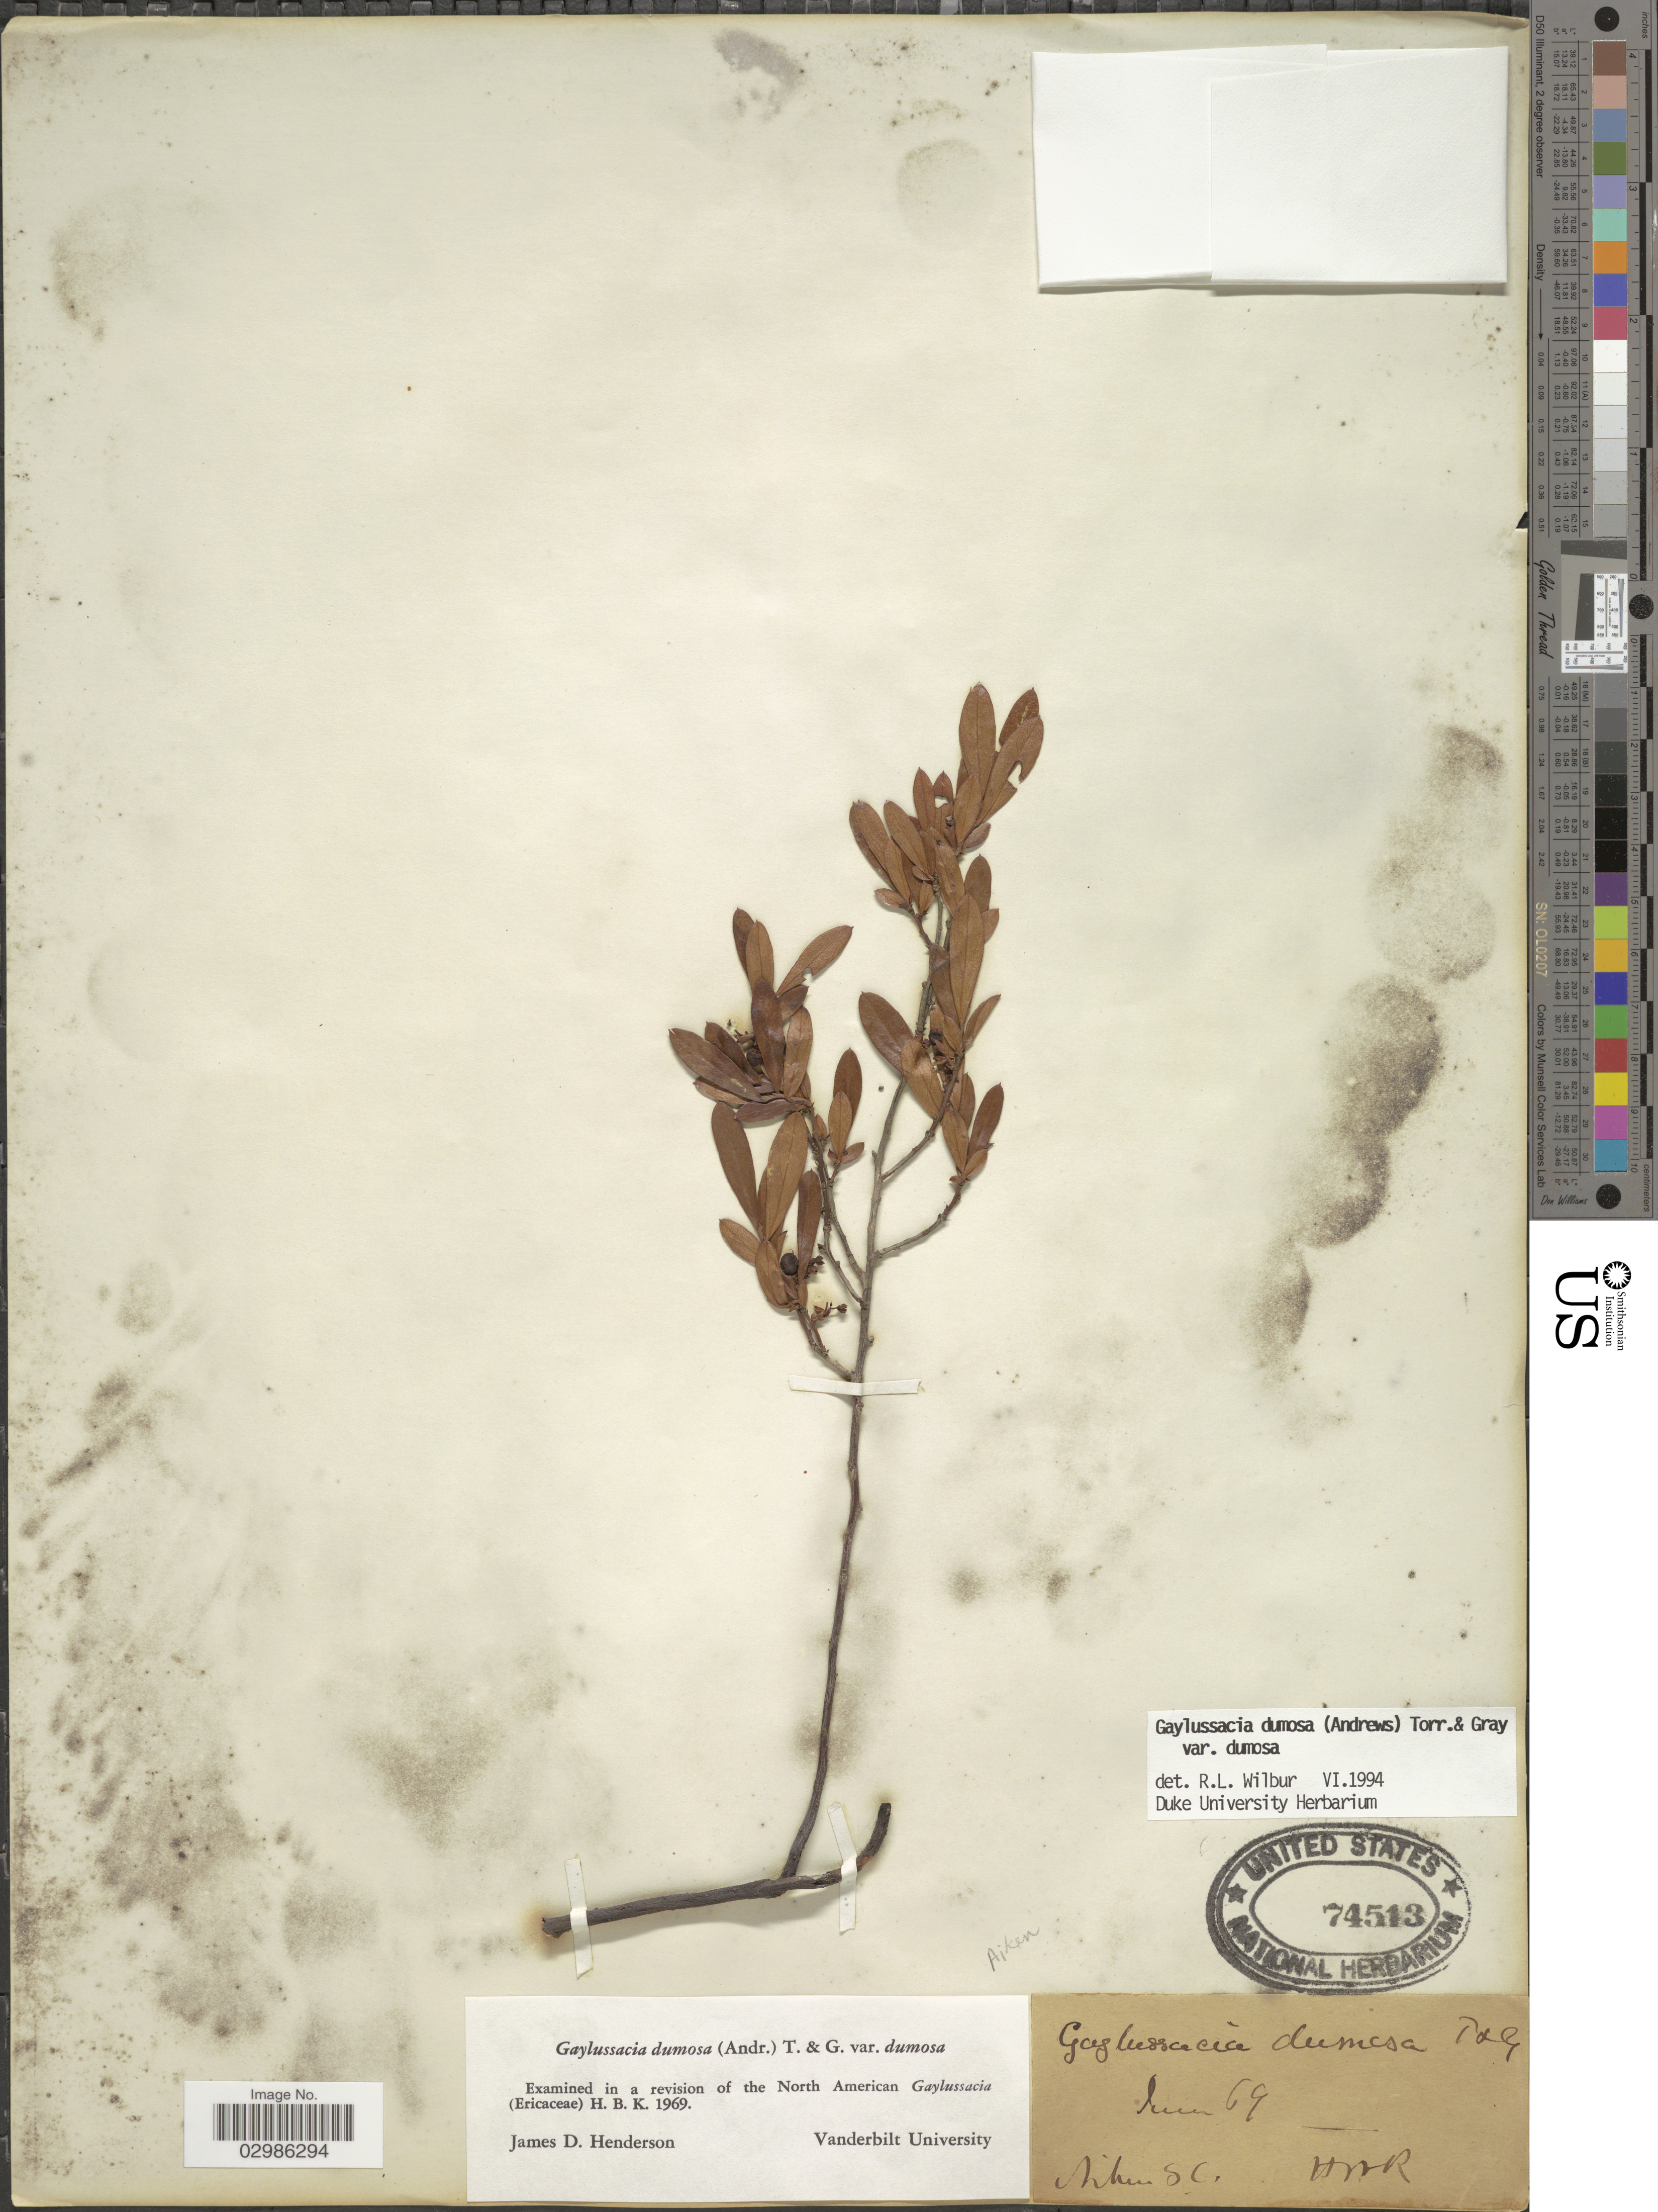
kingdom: Plantae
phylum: Tracheophyta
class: Magnoliopsida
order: Ericales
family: Ericaceae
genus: Gaylussacia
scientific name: Gaylussacia dumosa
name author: (Andrews) Torr. & A. Gray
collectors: H. W. R.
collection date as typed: Transcribed d/m/y: /6/69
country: United States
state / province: South Carolina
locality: Aiken.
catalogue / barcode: US 74513